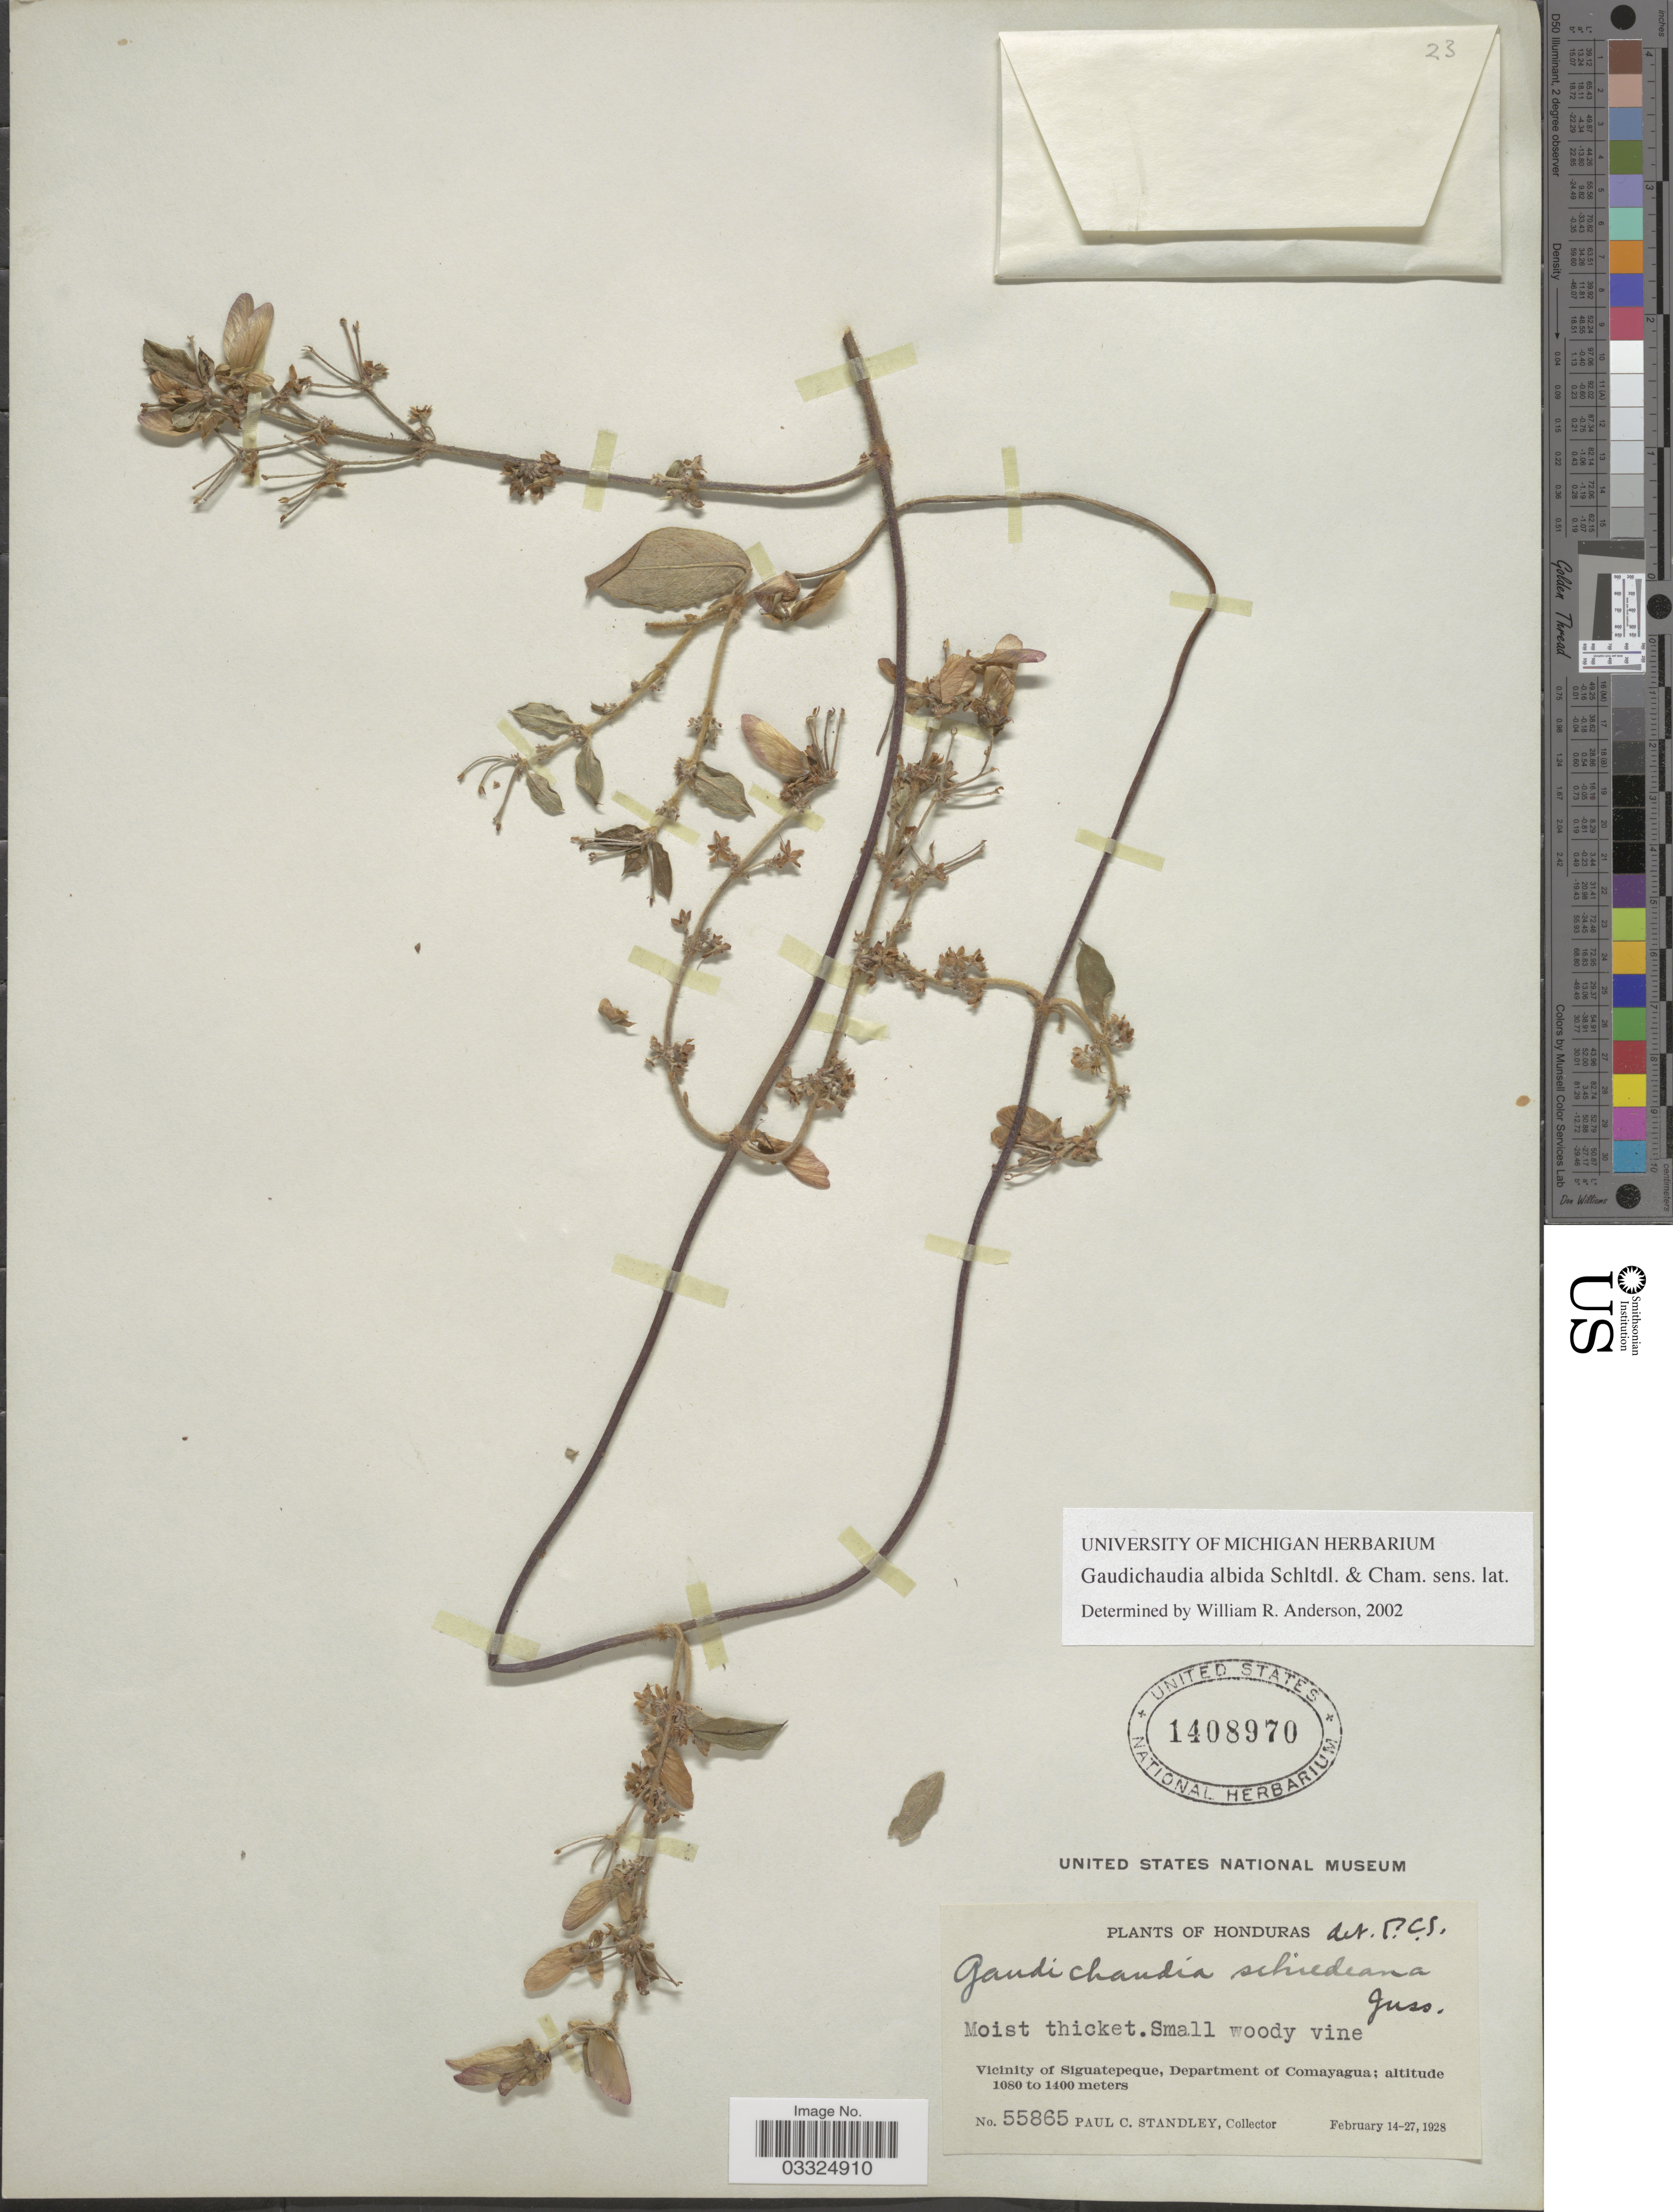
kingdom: Plantae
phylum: Tracheophyta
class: Magnoliopsida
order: Malpighiales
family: Malpighiaceae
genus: Gaudichaudia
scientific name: Gaudichaudia albida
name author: Schltdl. & Cham.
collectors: P. C. Standley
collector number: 55865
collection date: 1928-02-14/1928-02-27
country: Honduras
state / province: Comayagua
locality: Vicinity of Siguatepeque, Department of Comayagua.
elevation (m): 1080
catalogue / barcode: US 1408970